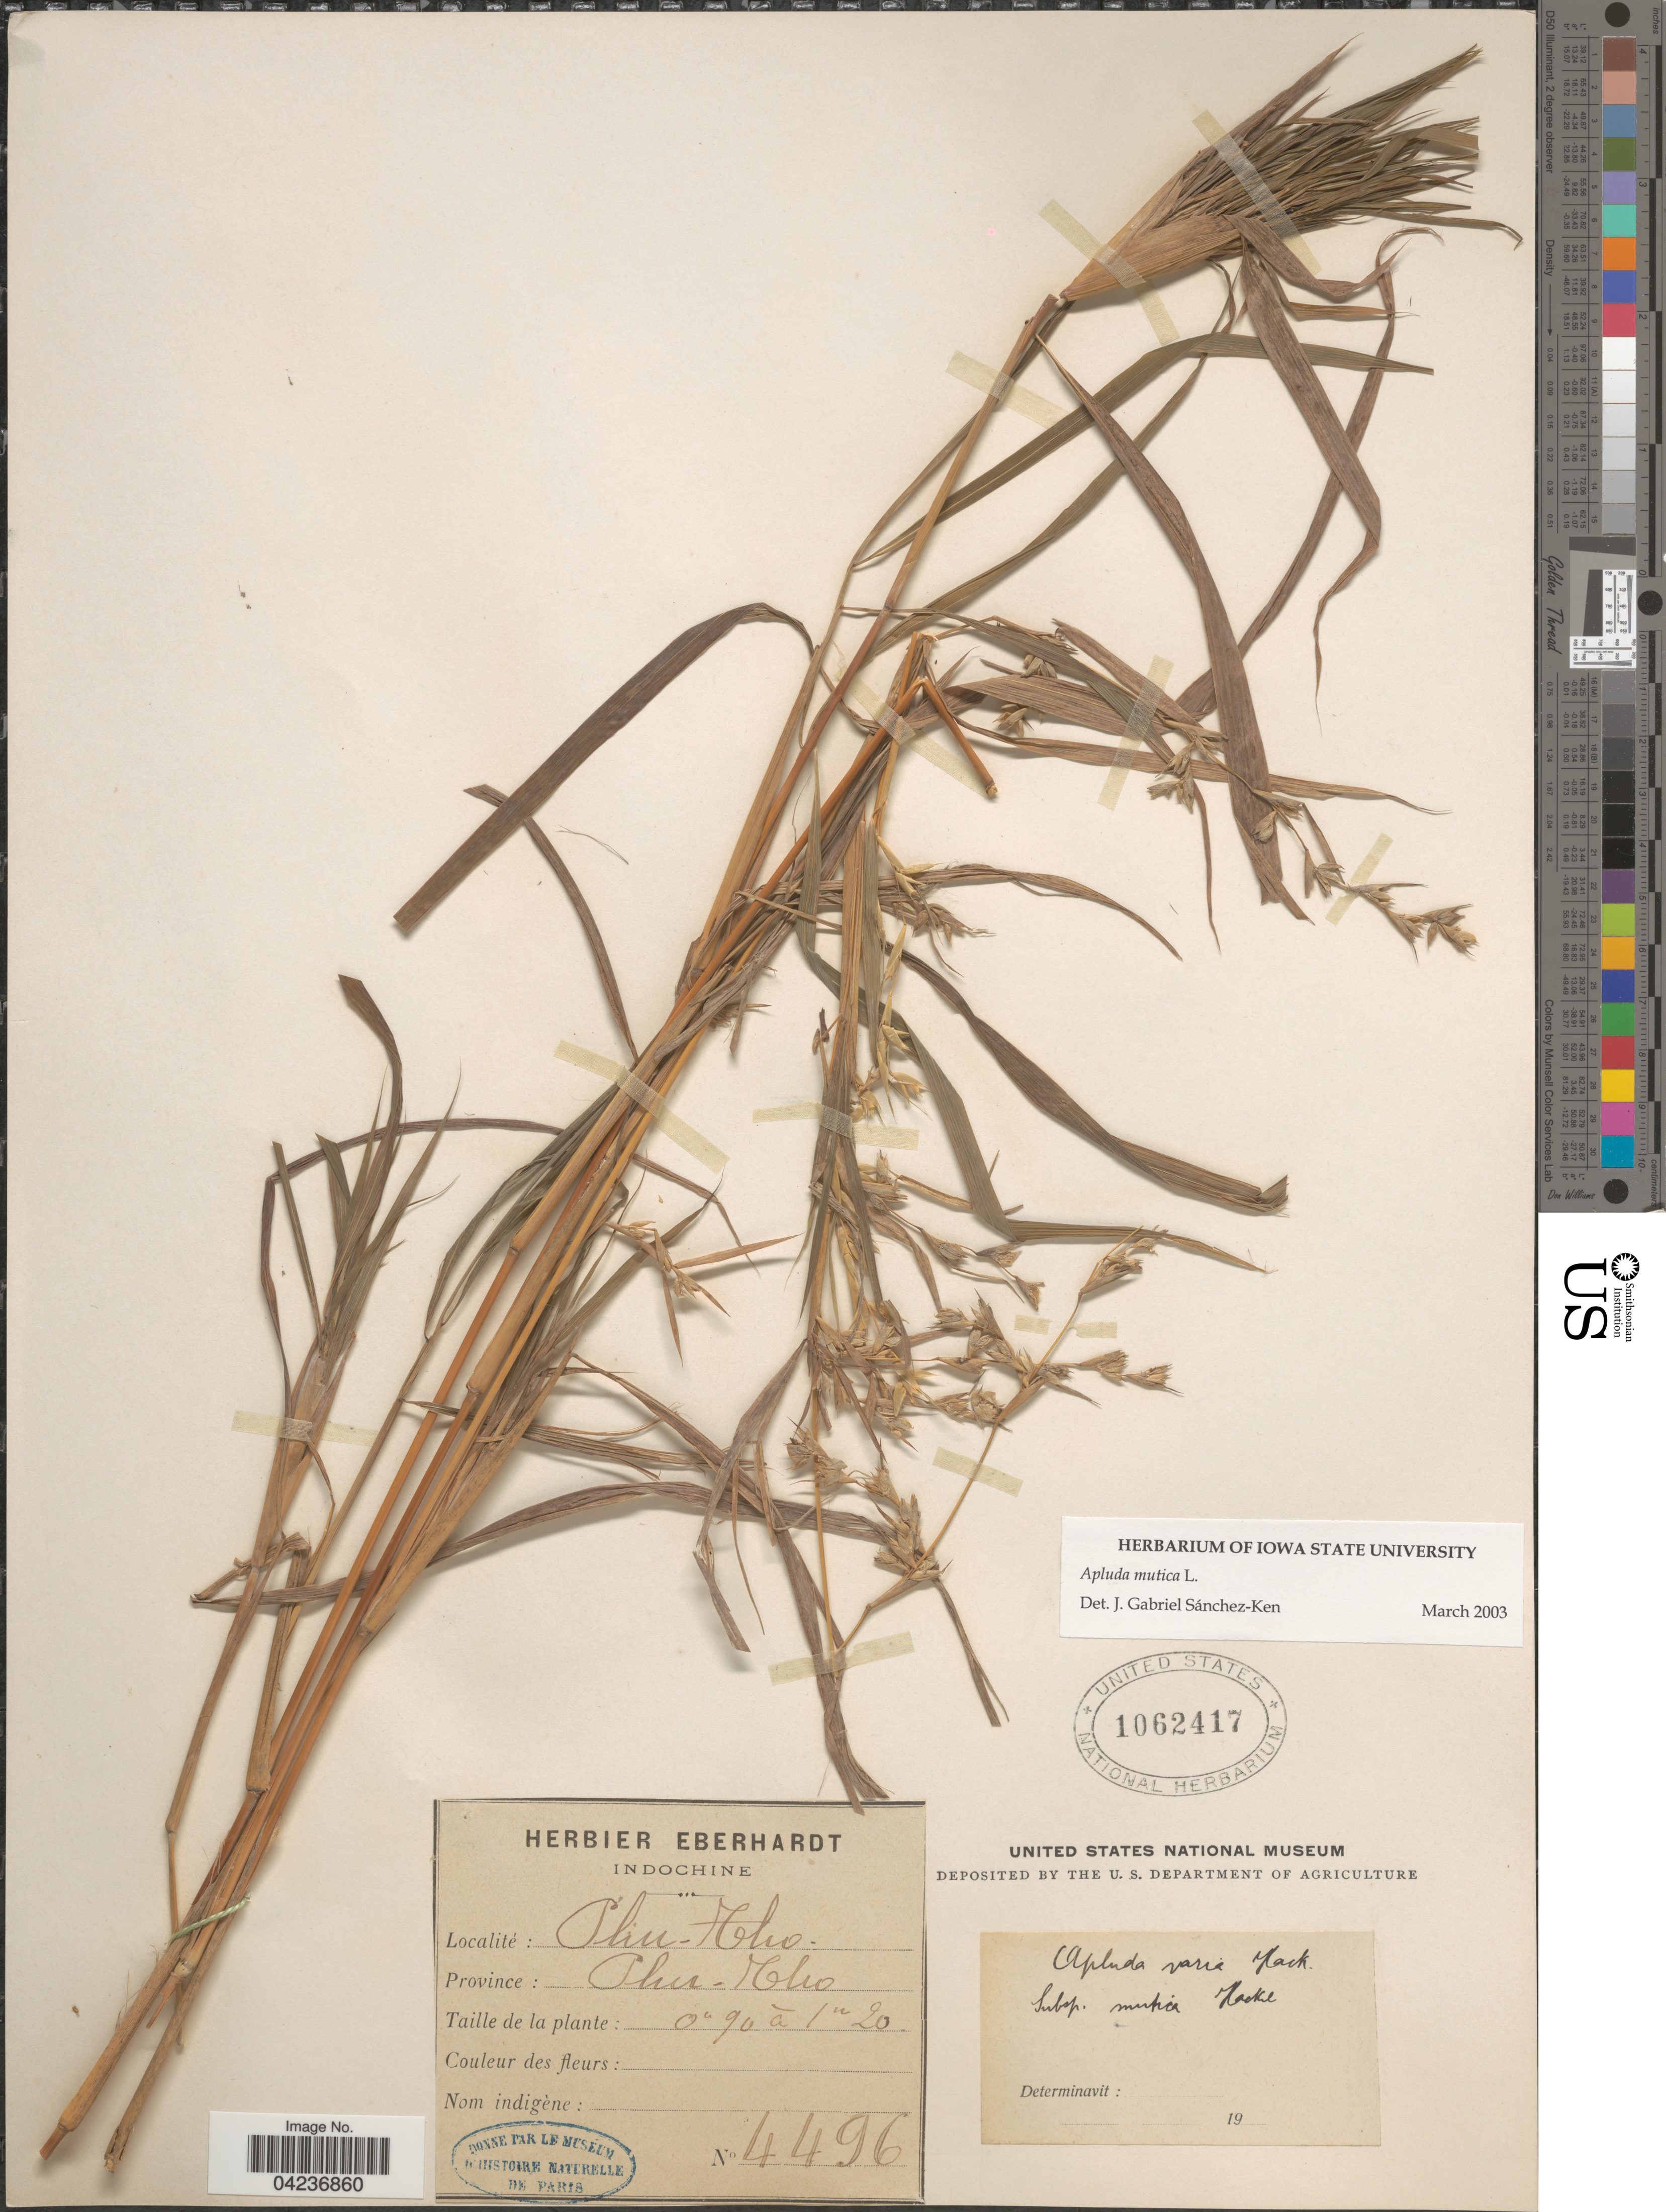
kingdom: Plantae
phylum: Tracheophyta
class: Liliopsida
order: Poales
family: Poaceae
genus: Apluda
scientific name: Apluda mutica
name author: L.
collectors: ex herb. Eberhardt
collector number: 4496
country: Vietnam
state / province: Phu Tho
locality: Phu-Tho.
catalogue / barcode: US 1062417